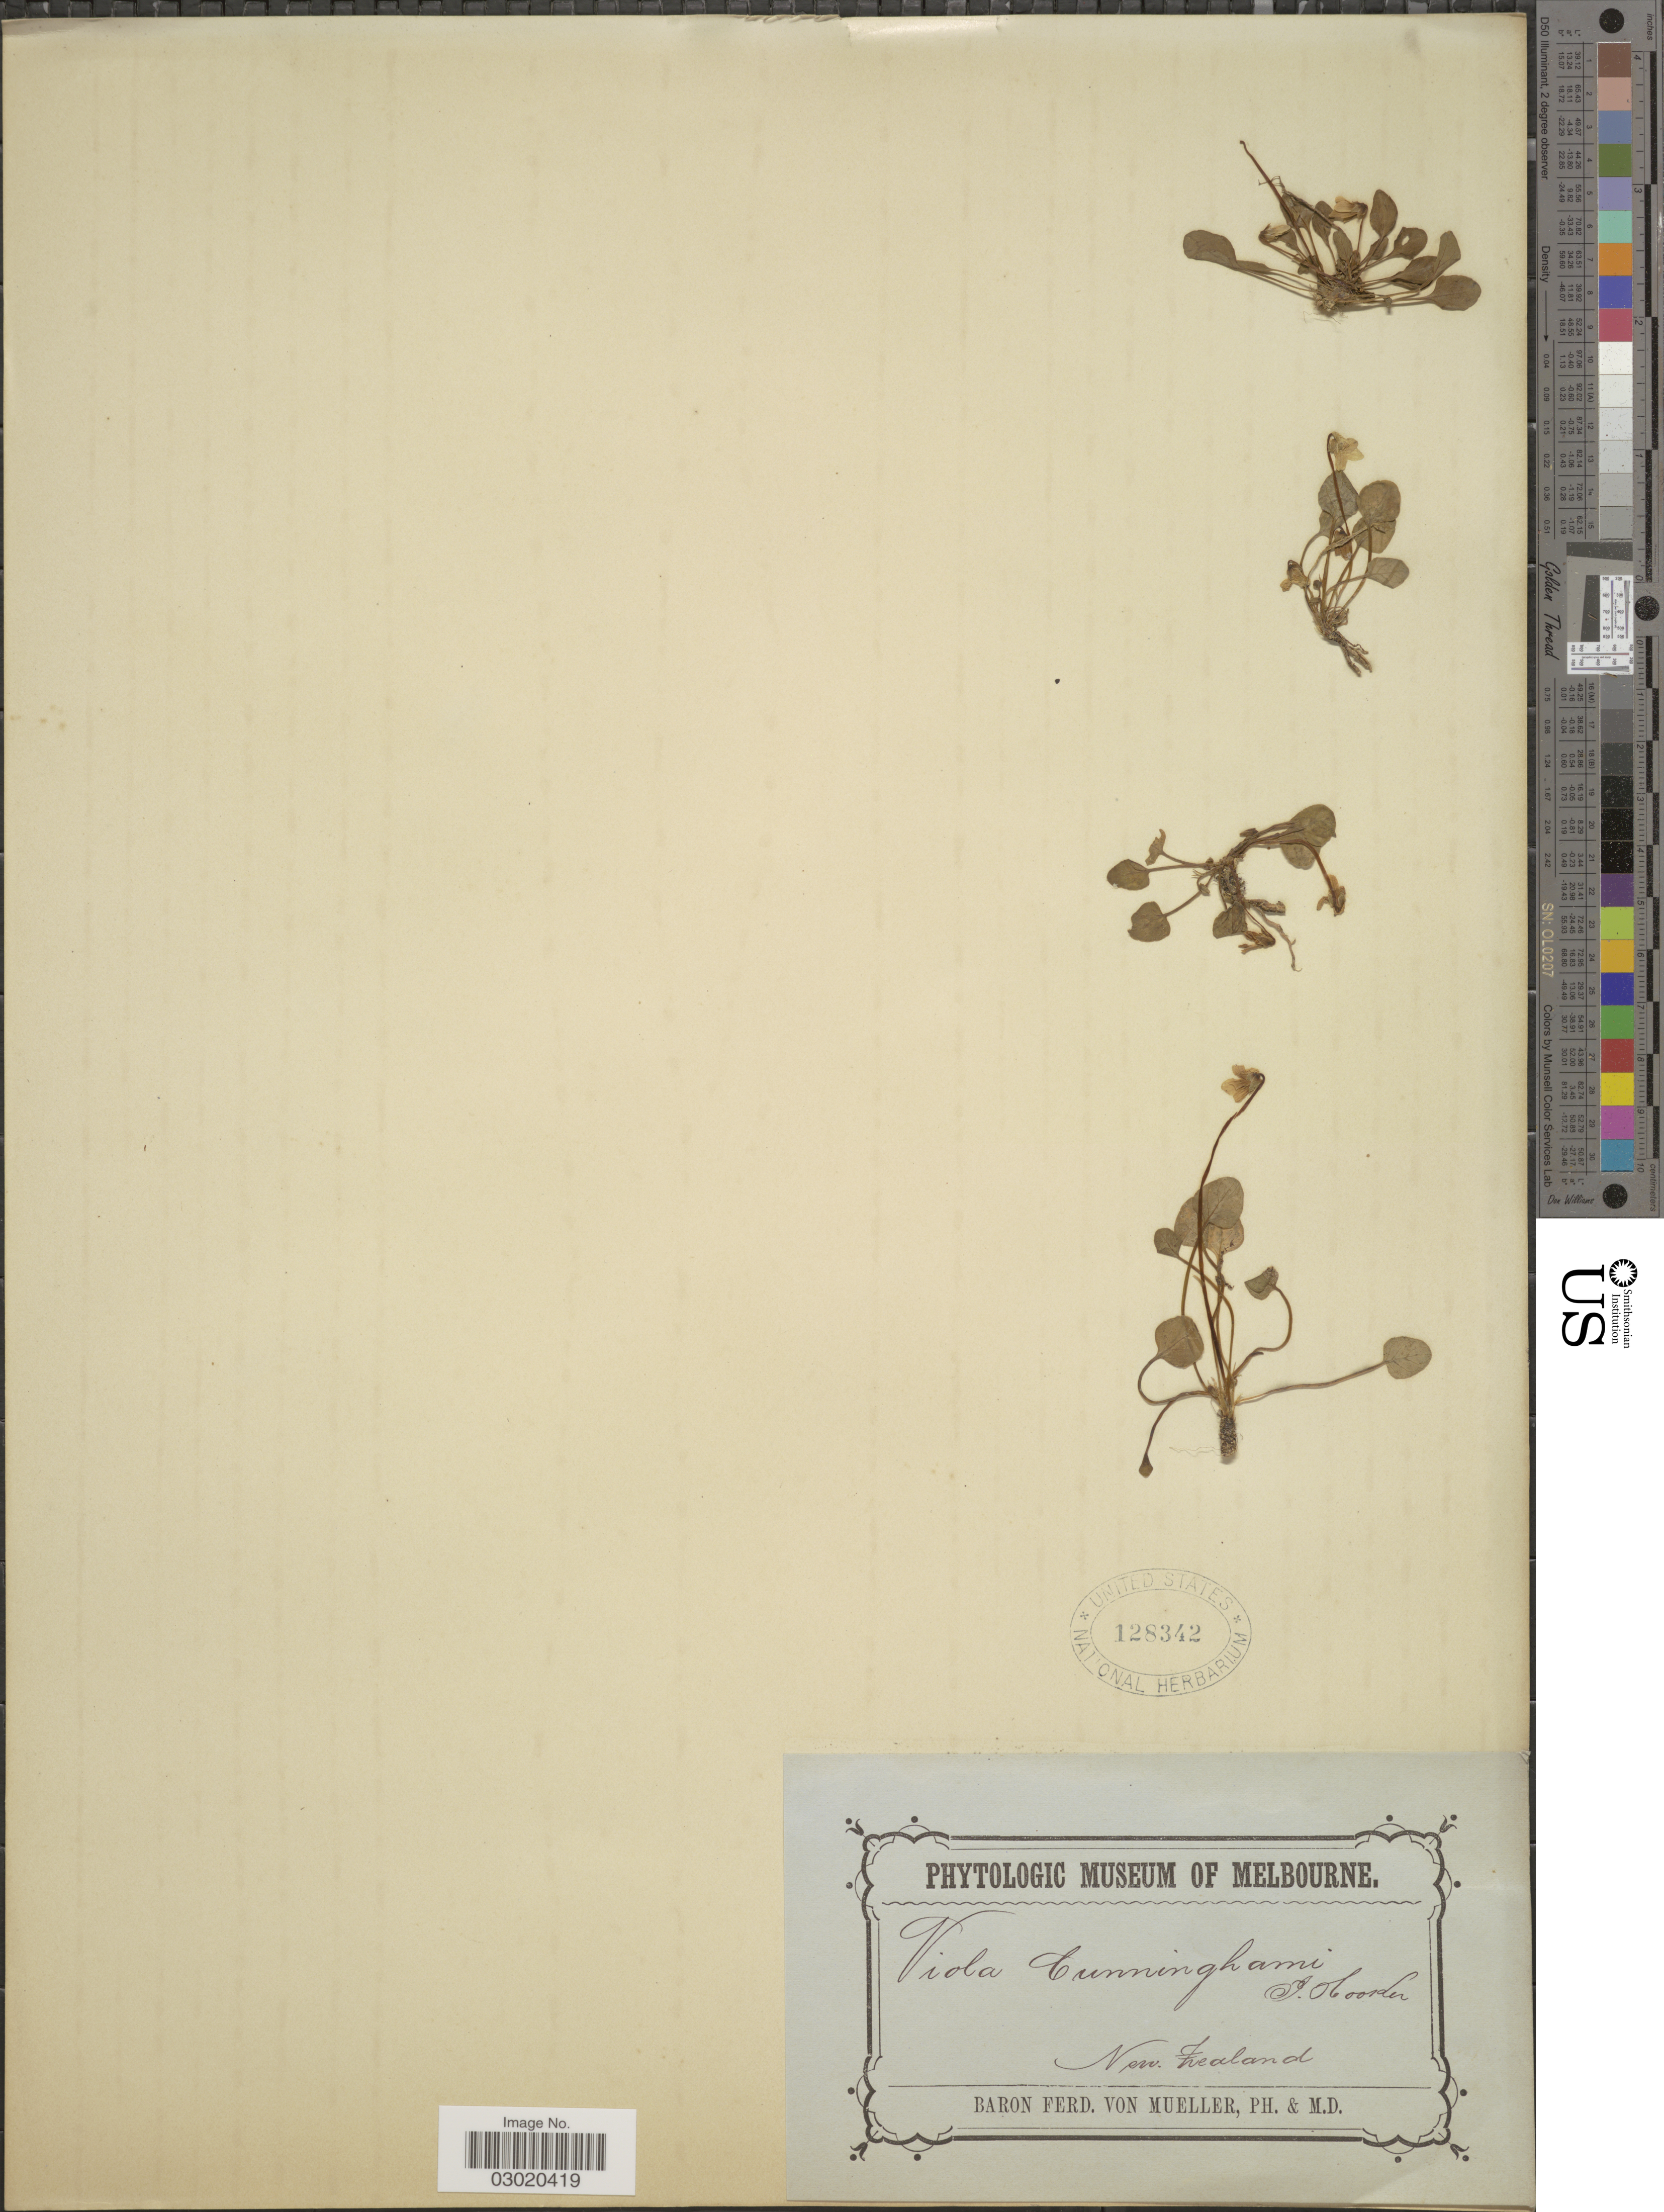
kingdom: Plantae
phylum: Tracheophyta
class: Magnoliopsida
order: Malpighiales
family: Violaceae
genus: Viola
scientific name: Viola cunninghamii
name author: Hook. f.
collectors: F. Mueller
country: New Zealand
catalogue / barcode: US 128342